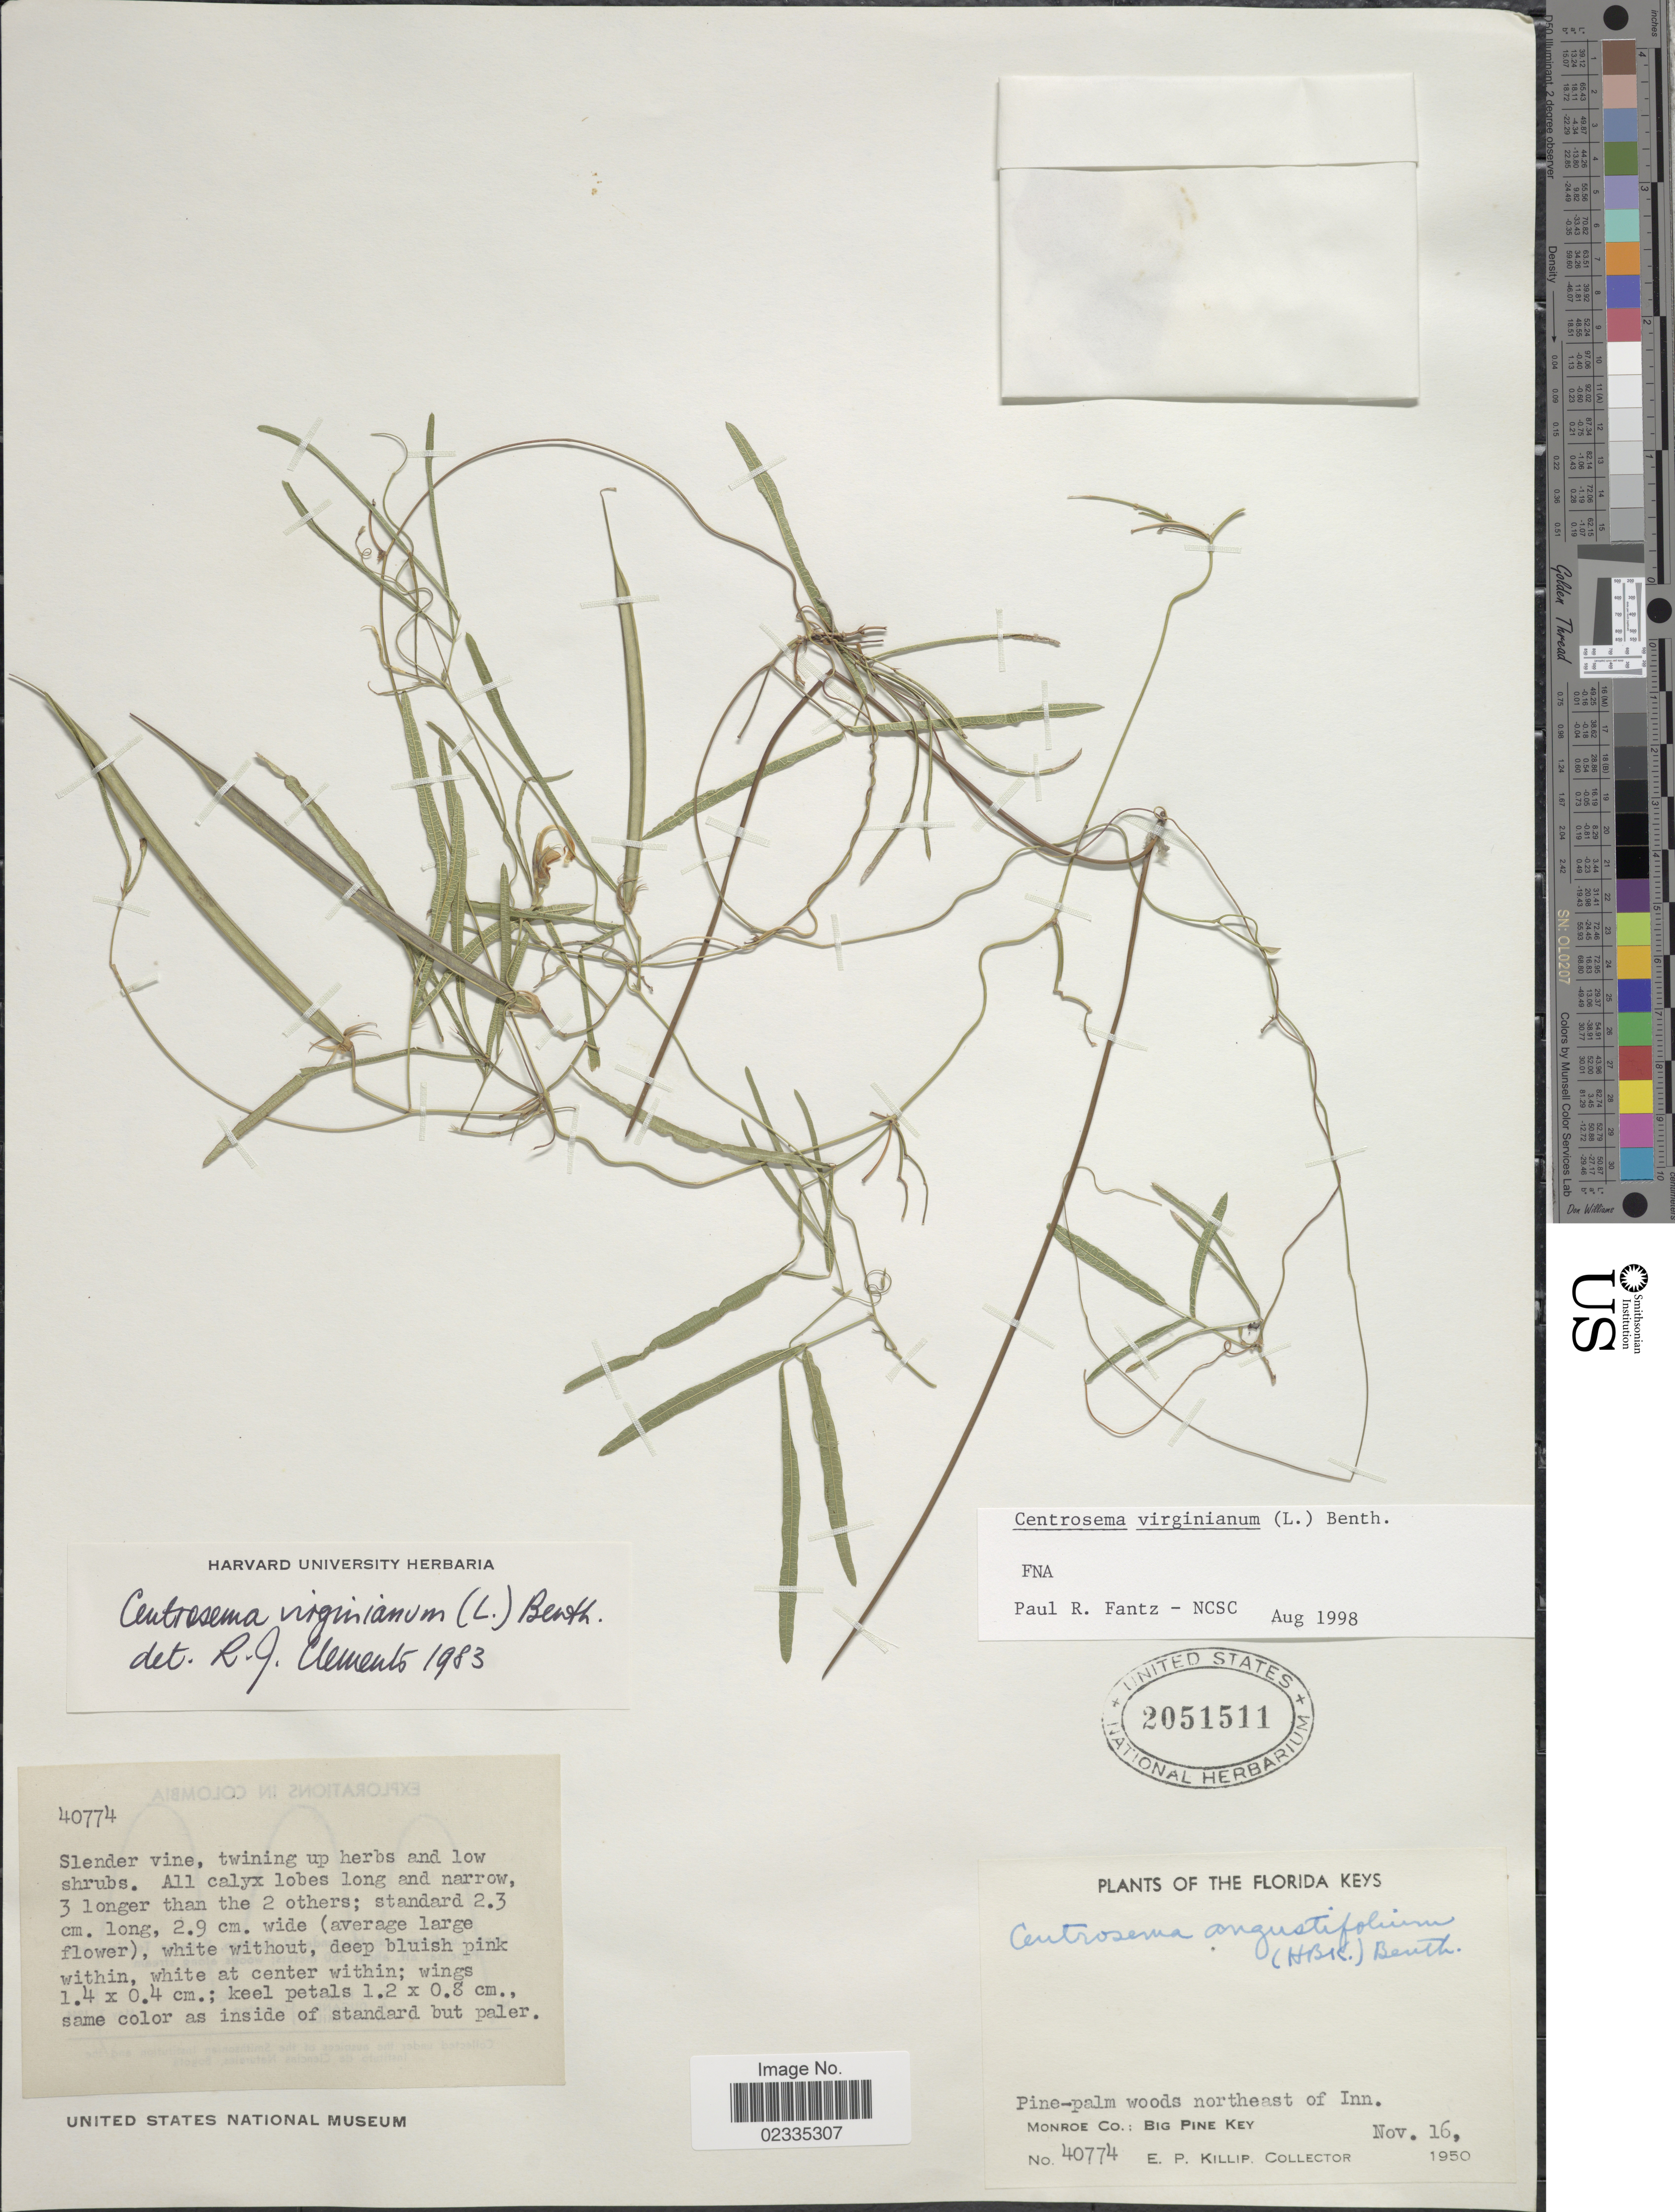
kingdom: Plantae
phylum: Tracheophyta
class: Magnoliopsida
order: Fabales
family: Fabaceae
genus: Centrosema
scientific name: Centrosema virginianum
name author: (L.) Benth.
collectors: E. P. Killip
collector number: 40774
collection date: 1950-11-16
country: United States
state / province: Florida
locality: Florida Keys. Pine-palm woods northeast of Inn. Monroe Co.: Big Pine Key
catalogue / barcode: US 2051511